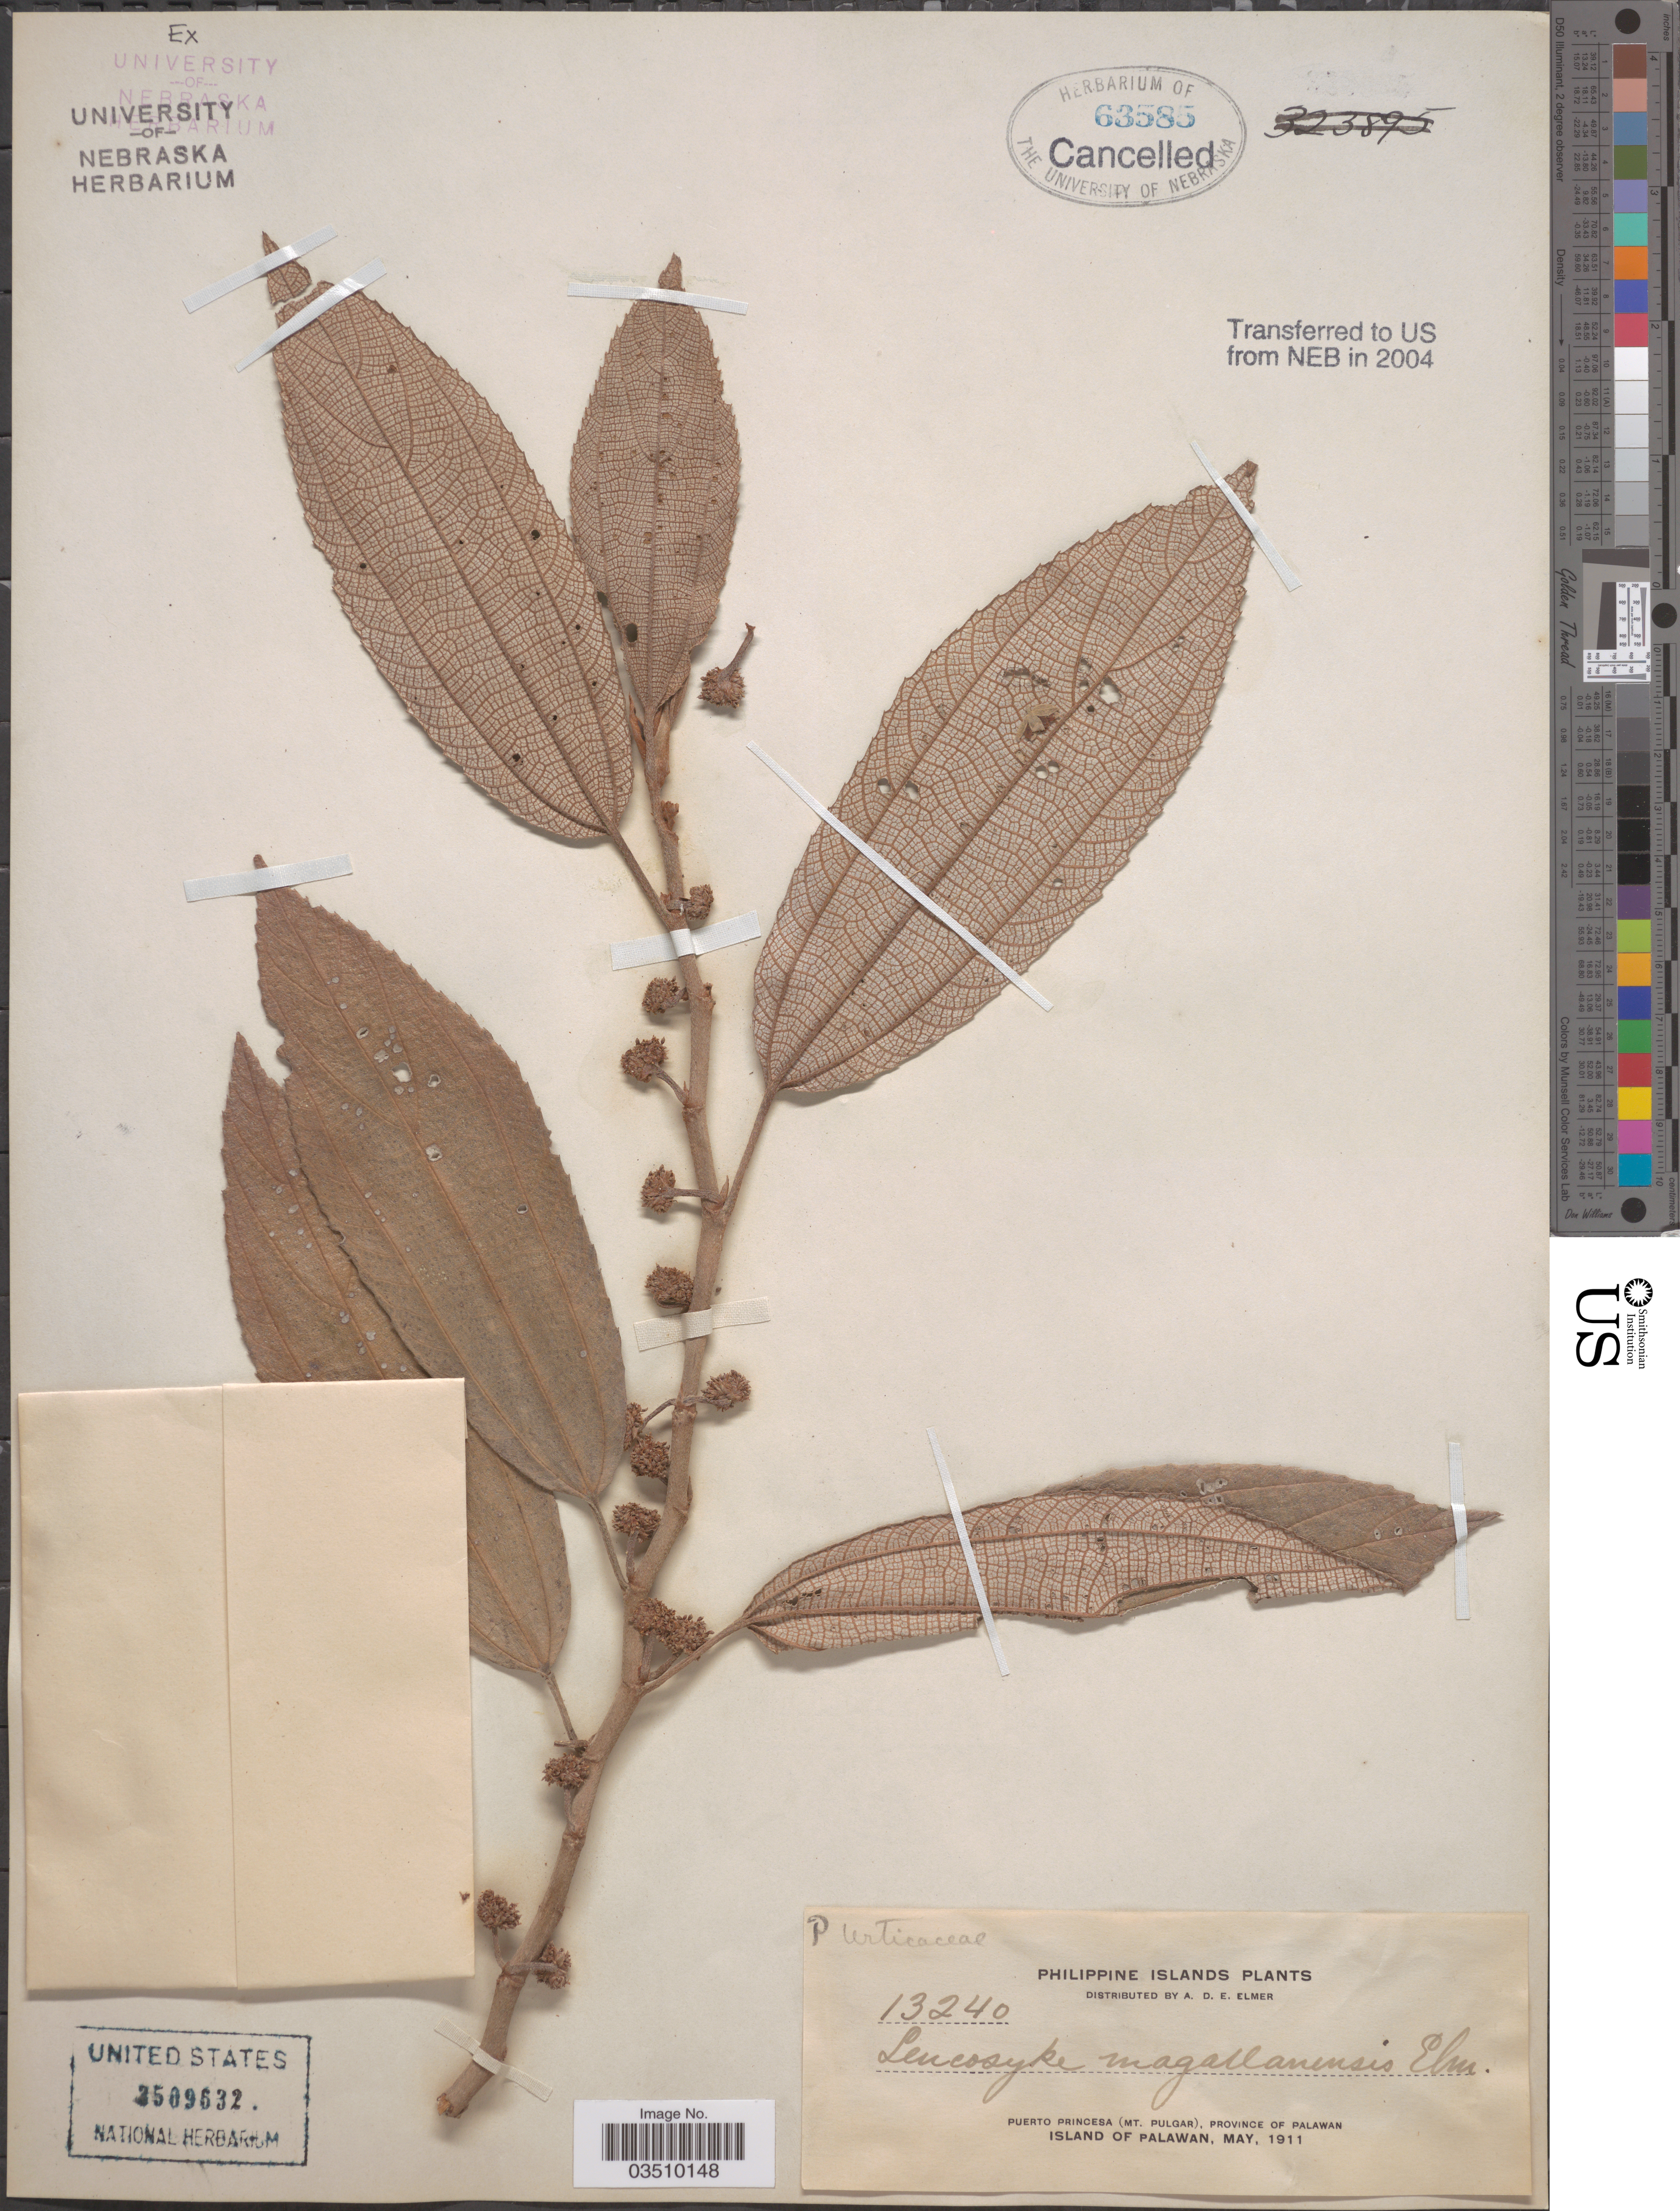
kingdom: Plantae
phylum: Tracheophyta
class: Magnoliopsida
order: Rosales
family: Urticaceae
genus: Leucosyke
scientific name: Leucosyke magallanensis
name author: Elmer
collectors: A. D. E. Elmer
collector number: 13240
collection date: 1911-05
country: Philippines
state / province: Mimaropa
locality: Puerto Princesa (Mt. Pulgar), Province of Palawan. Island of Palawan.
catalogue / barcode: US 3509632